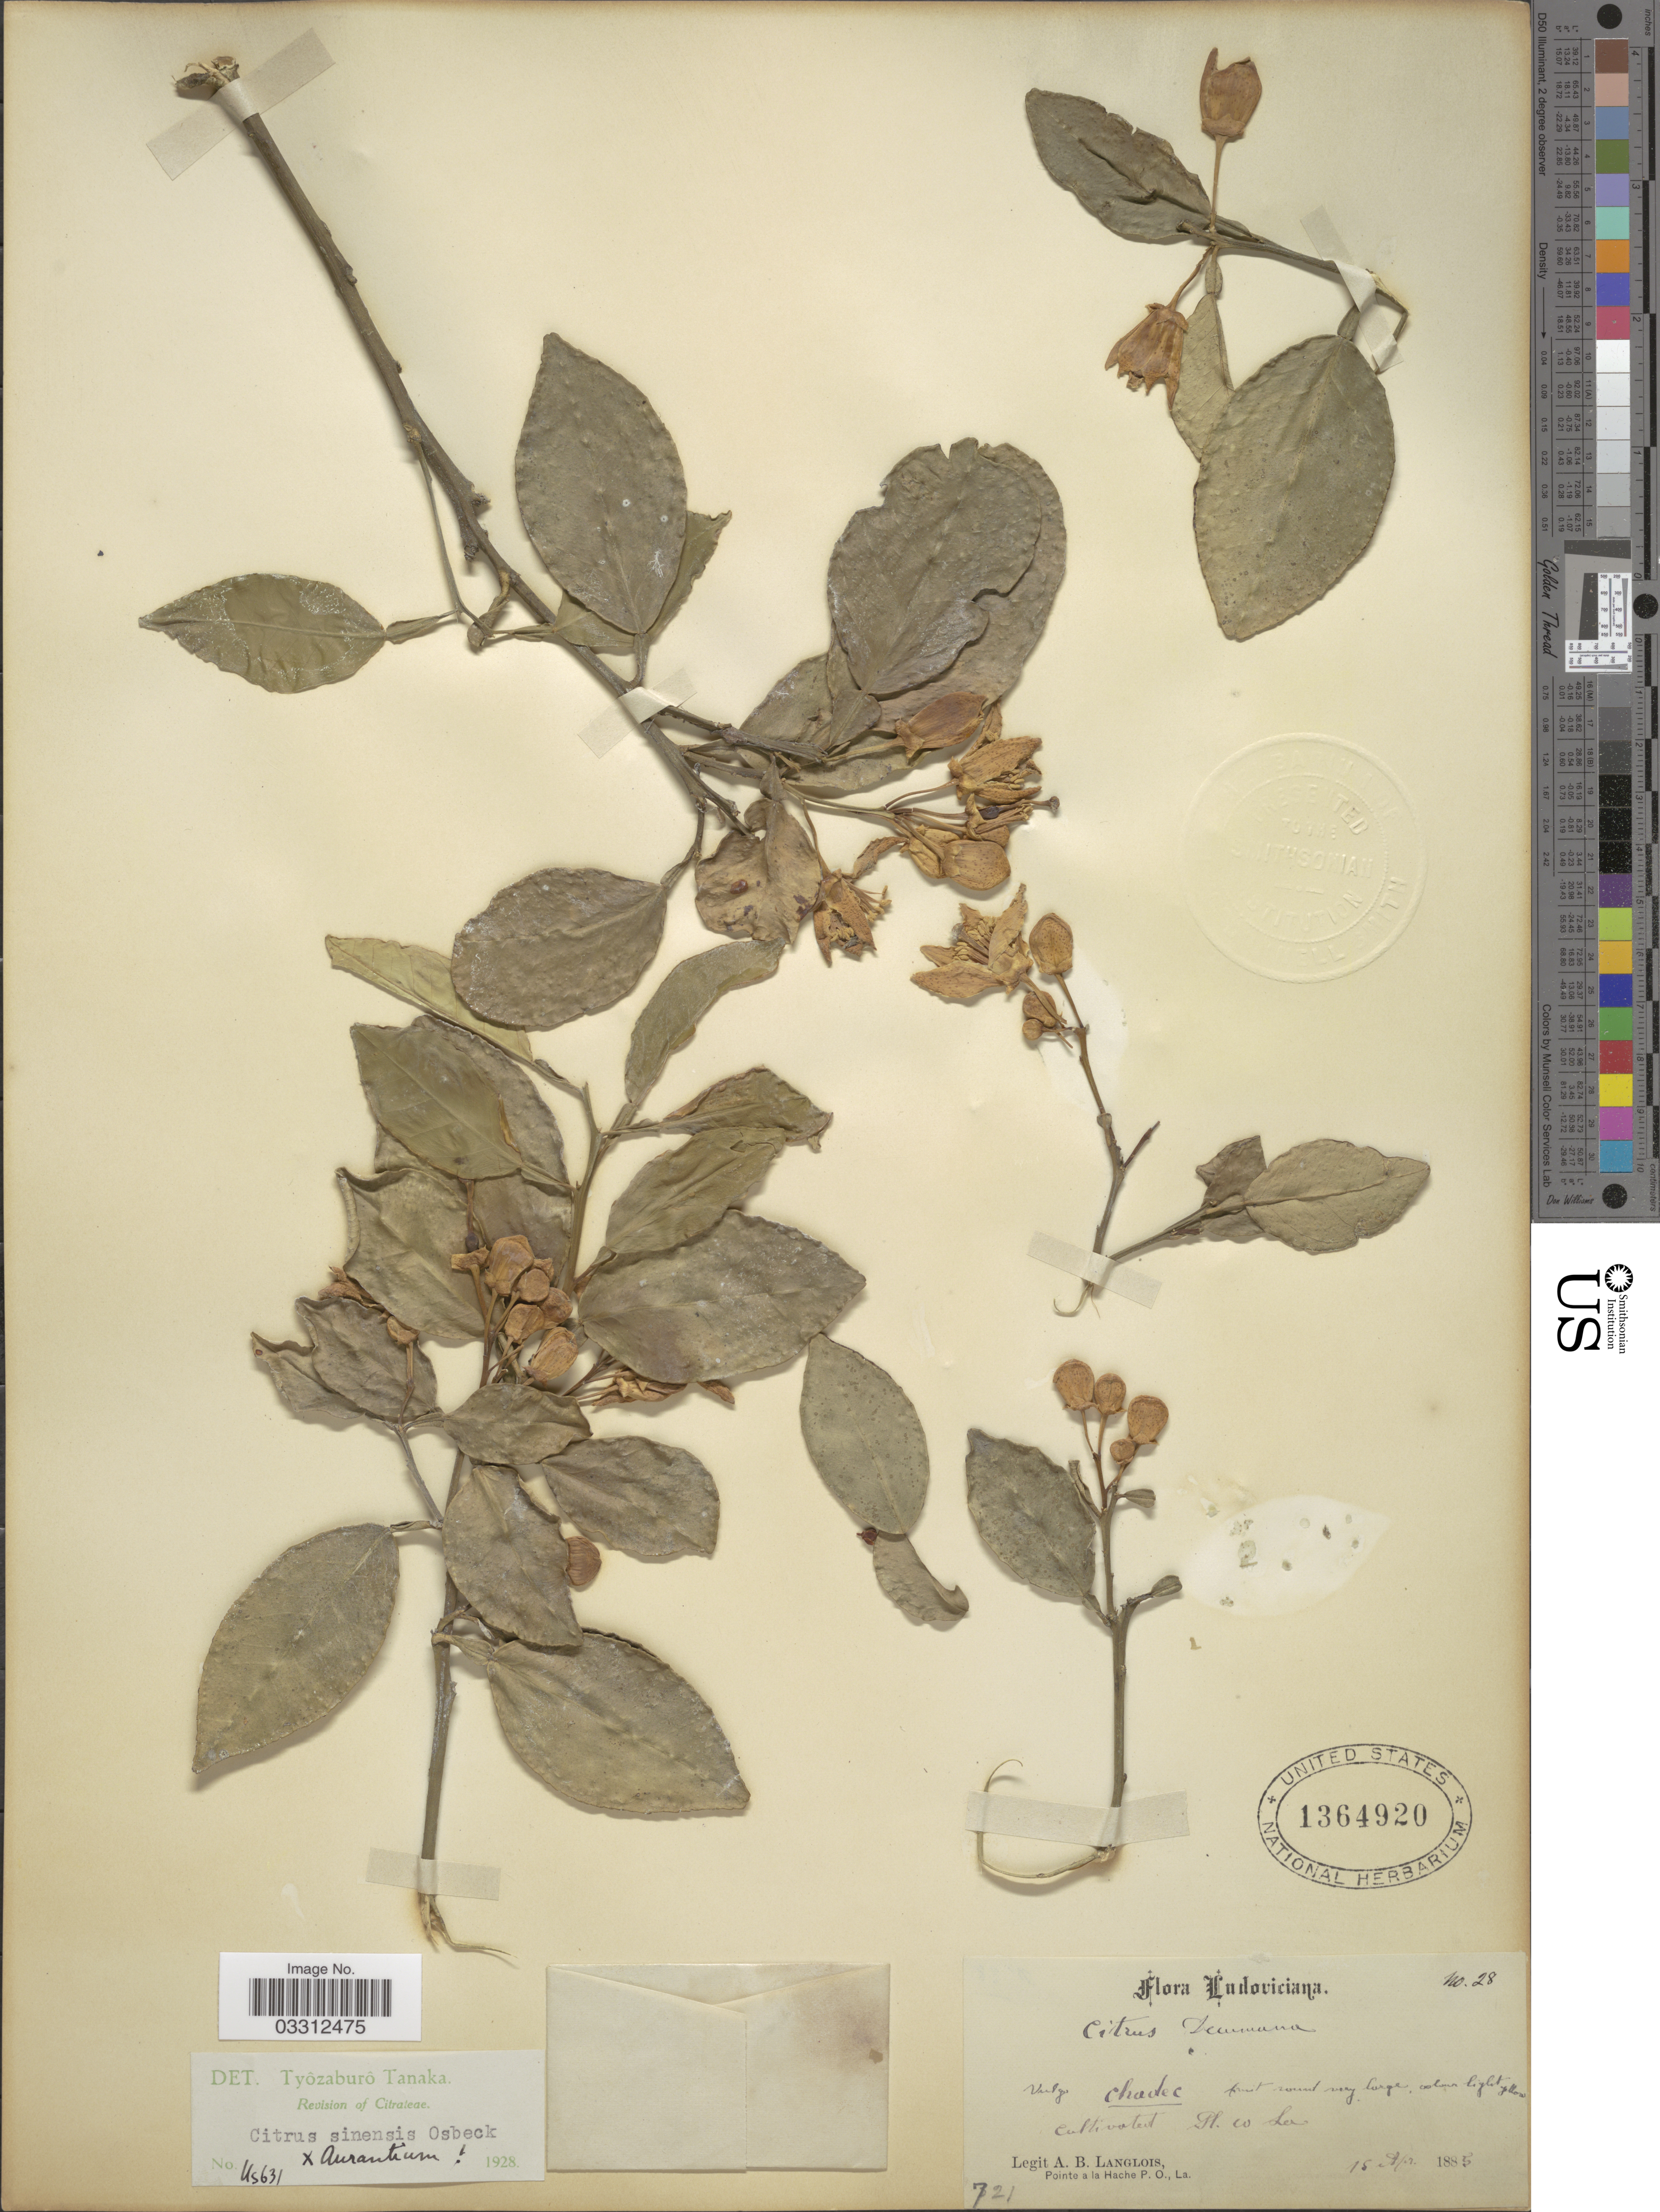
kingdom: Plantae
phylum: Tracheophyta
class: Magnoliopsida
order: Sapindales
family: Rutaceae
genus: Citrus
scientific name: Citrus x sinensis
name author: (L.) Osbeck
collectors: A. Langlois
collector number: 28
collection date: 1885-04-15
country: United States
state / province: Louisiana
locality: Pl. Co La.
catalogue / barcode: US 1364920